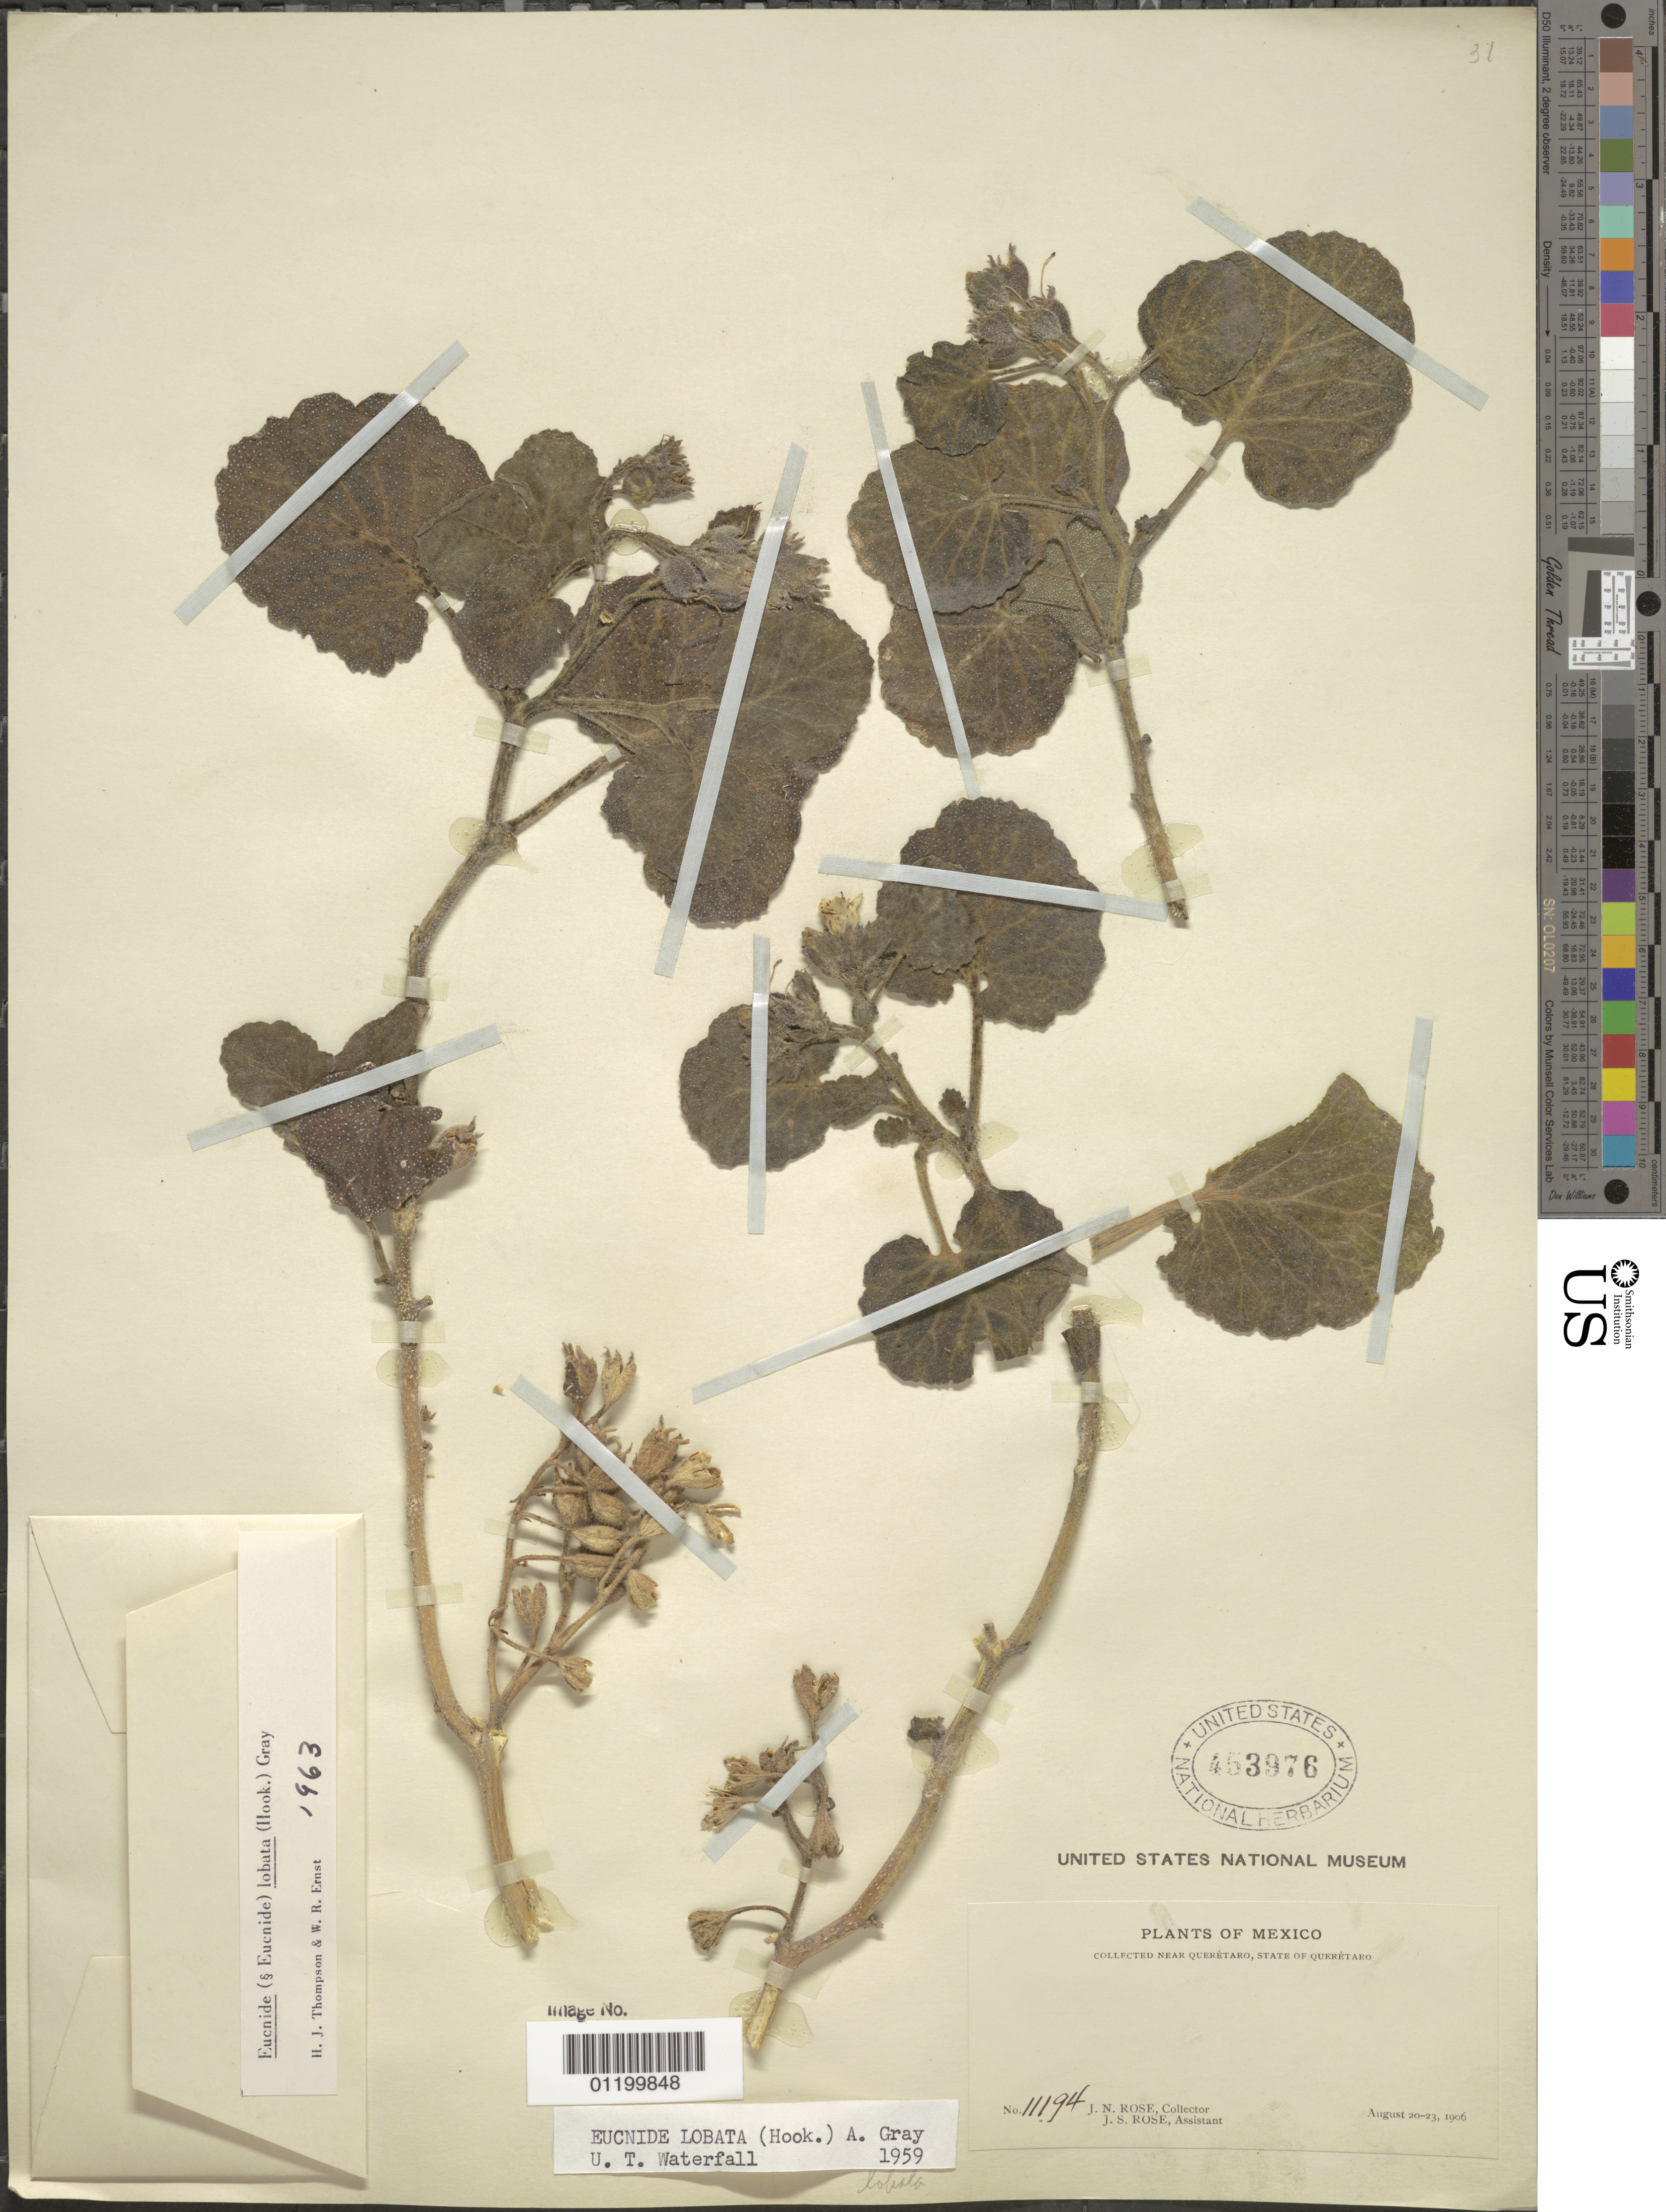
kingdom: Plantae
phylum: Tracheophyta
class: Magnoliopsida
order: Cornales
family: Loasaceae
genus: Eucnide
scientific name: Eucnide lobata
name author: (Hook.) A. Gray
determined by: Thompson, H. J.; Ernst, W. R.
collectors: J. N. Rose & J. S. Rose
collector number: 11194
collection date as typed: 20 Aug 1906 to 23 Aug 1906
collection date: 1906-08-20/1906-08-23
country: Mexico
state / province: Querétaro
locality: Near Querétaro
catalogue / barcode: US 453976